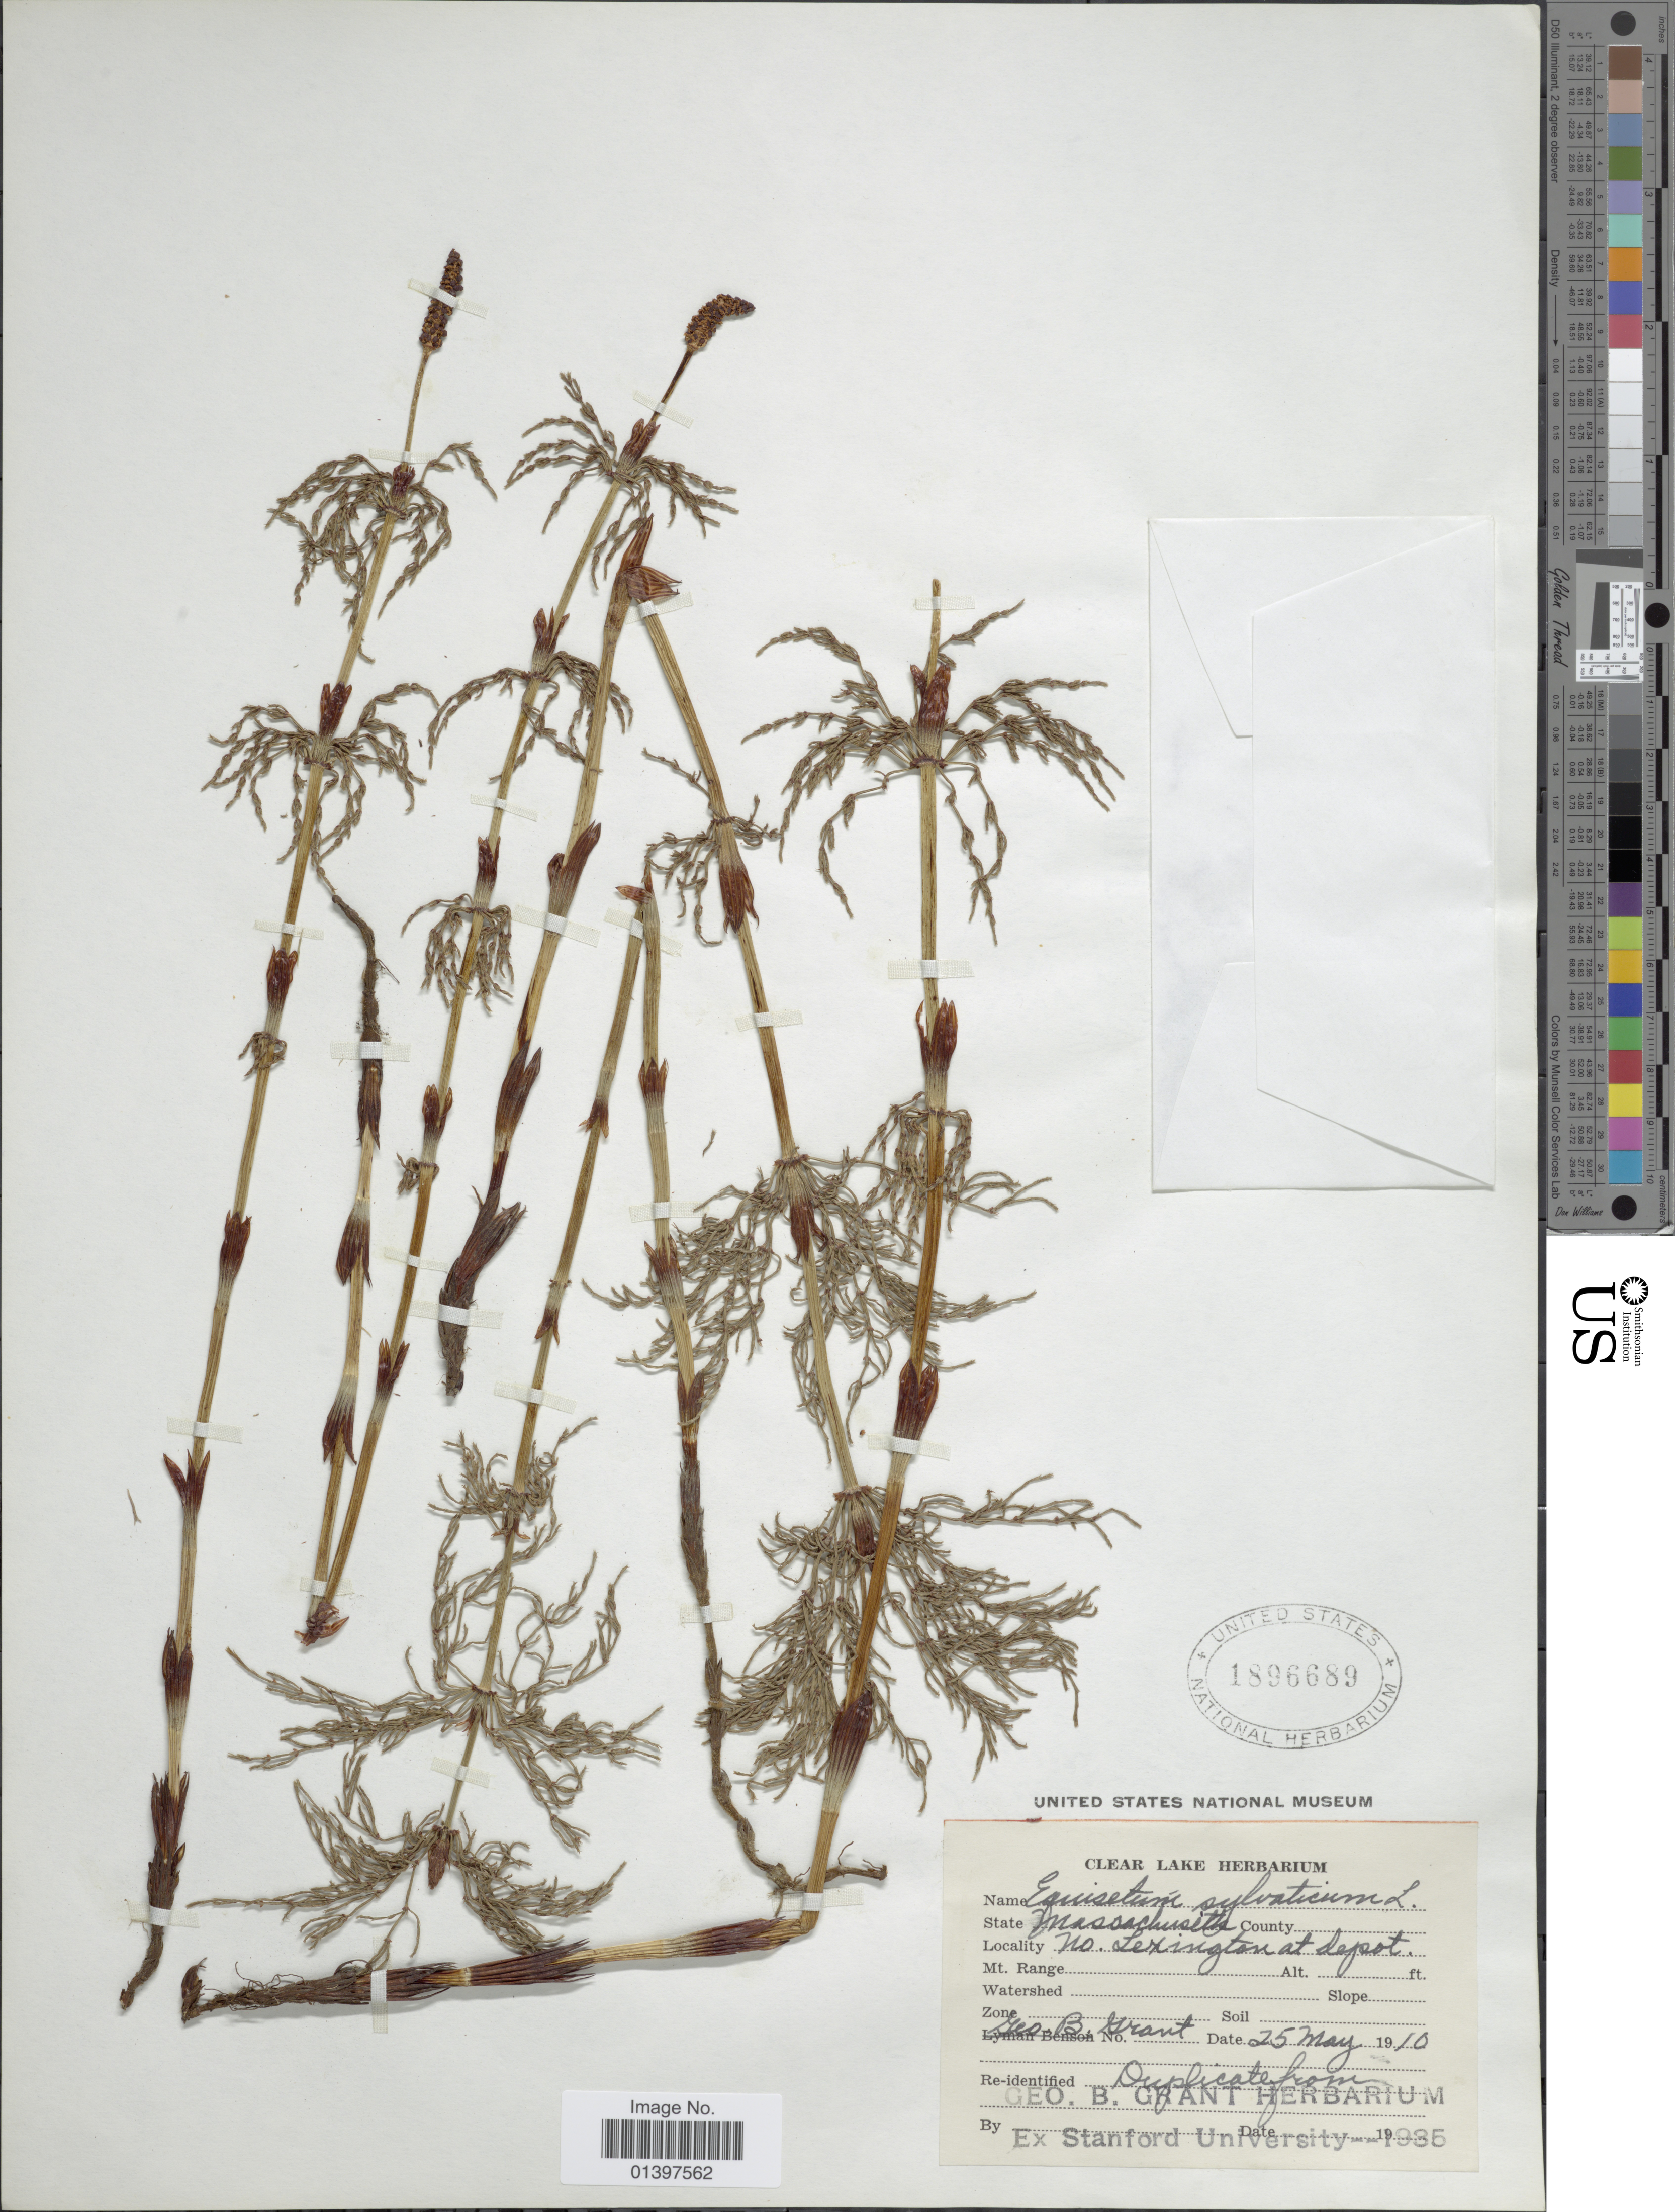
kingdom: Plantae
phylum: Tracheophyta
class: Polypodiopsida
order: Equisetales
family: Equisetaceae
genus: Equisetum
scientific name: Equisetum sylvaticum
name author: L.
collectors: G. Grant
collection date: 1910-05-25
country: United States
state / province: Massachusetts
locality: No. Lexington at depot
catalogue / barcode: US 1896689